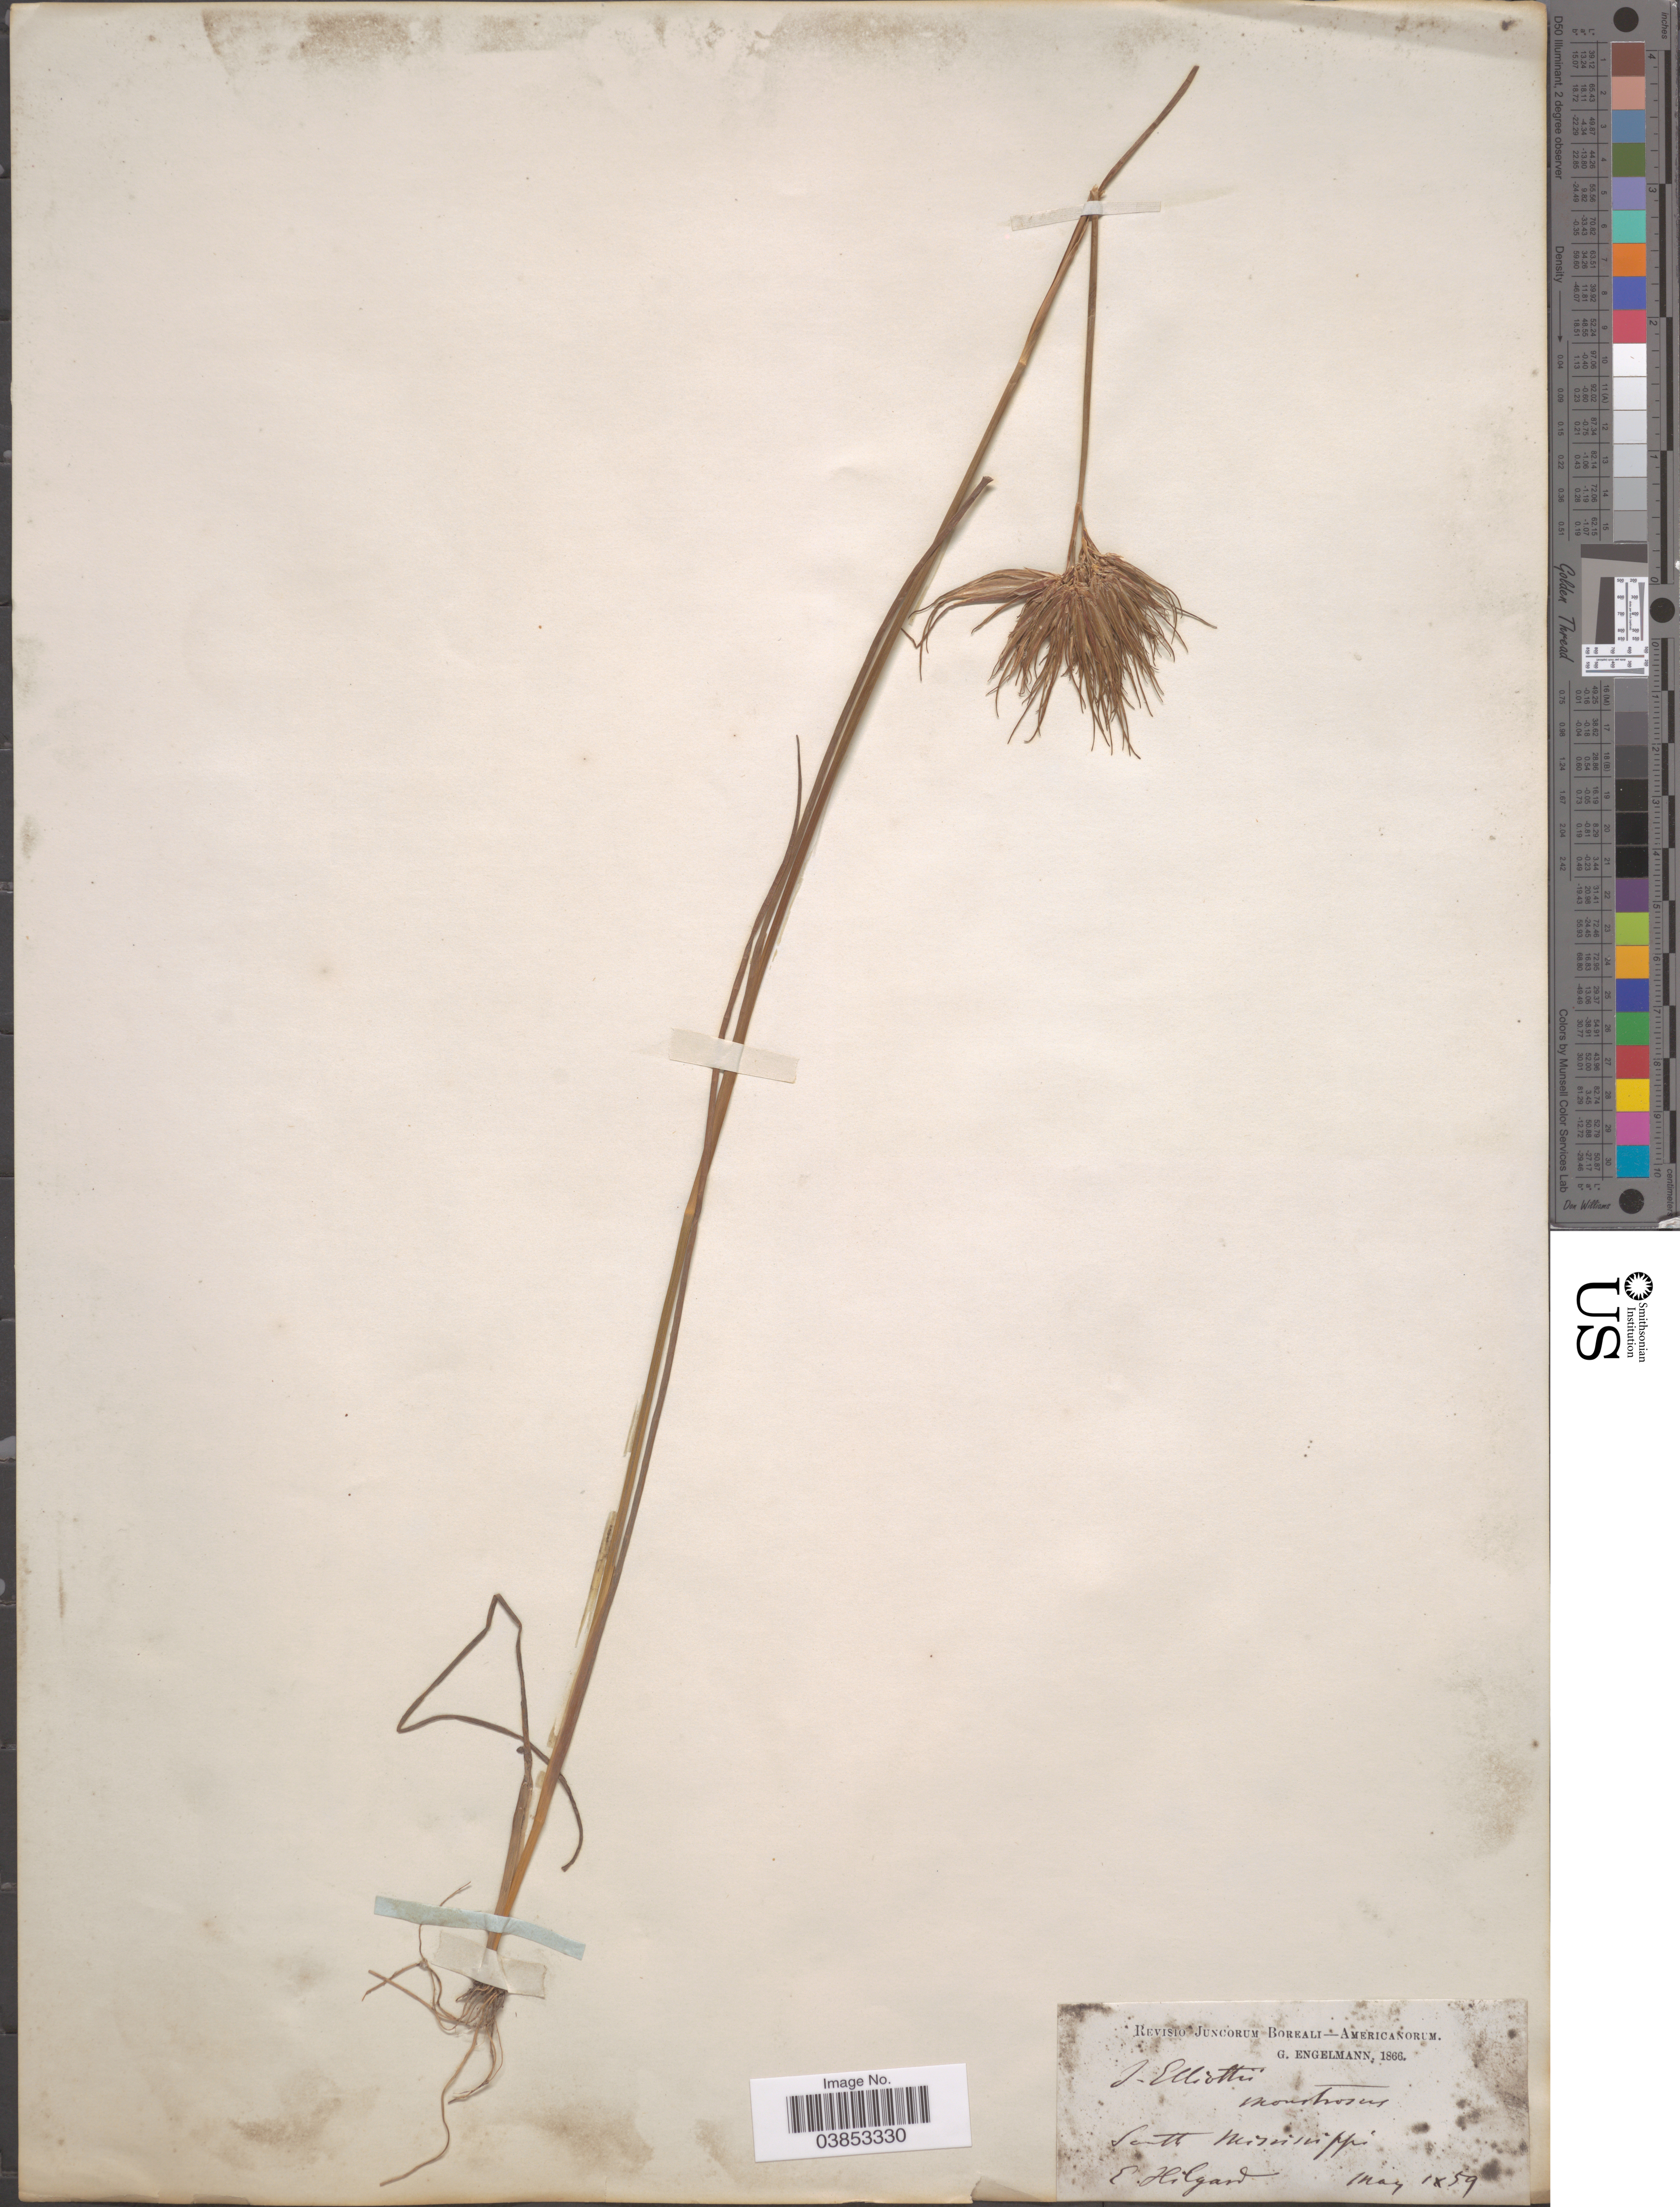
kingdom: Plantae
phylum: Tracheophyta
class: Liliopsida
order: Poales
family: Juncaceae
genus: Juncus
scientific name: Juncus elliottii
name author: Chapm.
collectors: E. Hilgard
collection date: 1859-05-01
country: United States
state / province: Mississippi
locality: South.